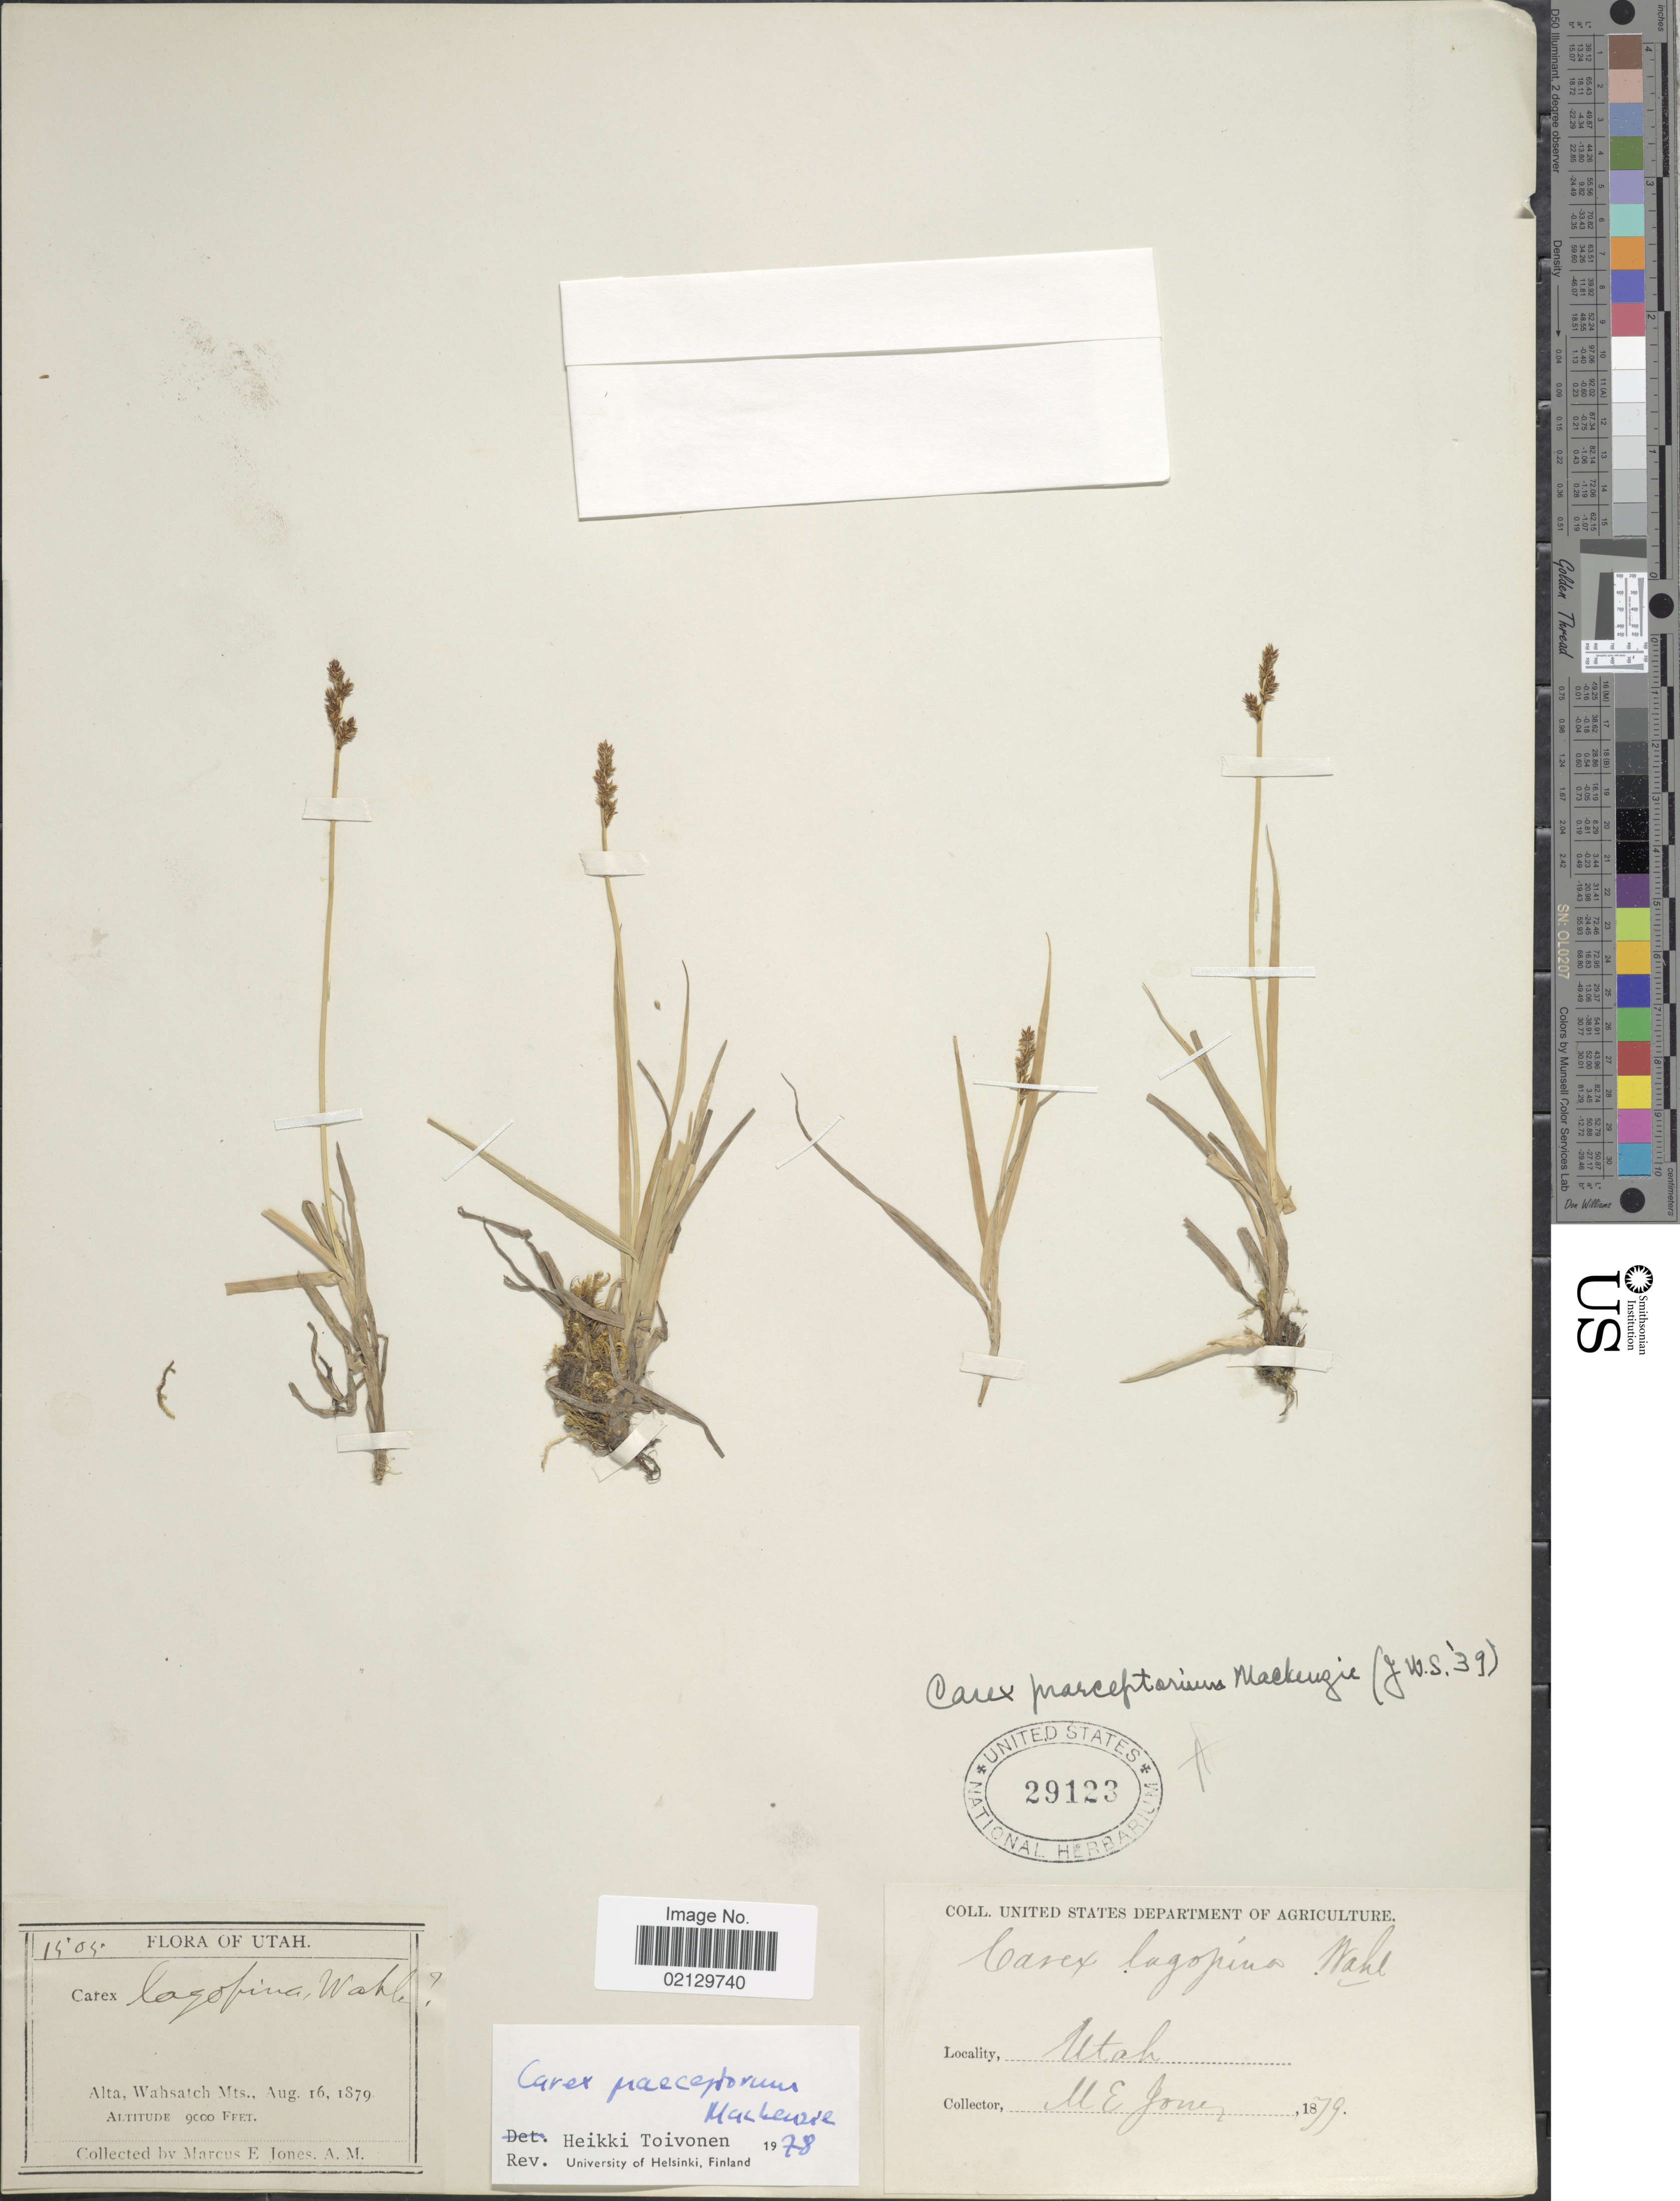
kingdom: Plantae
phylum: Tracheophyta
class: Liliopsida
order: Poales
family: Cyperaceae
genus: Carex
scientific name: Carex praeceptorum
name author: Mack.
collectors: M. E. Jones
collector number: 1505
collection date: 1879-08-16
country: United States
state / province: Utah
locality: Alta, Wahsatch Mts. Utah.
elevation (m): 2743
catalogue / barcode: US 29123